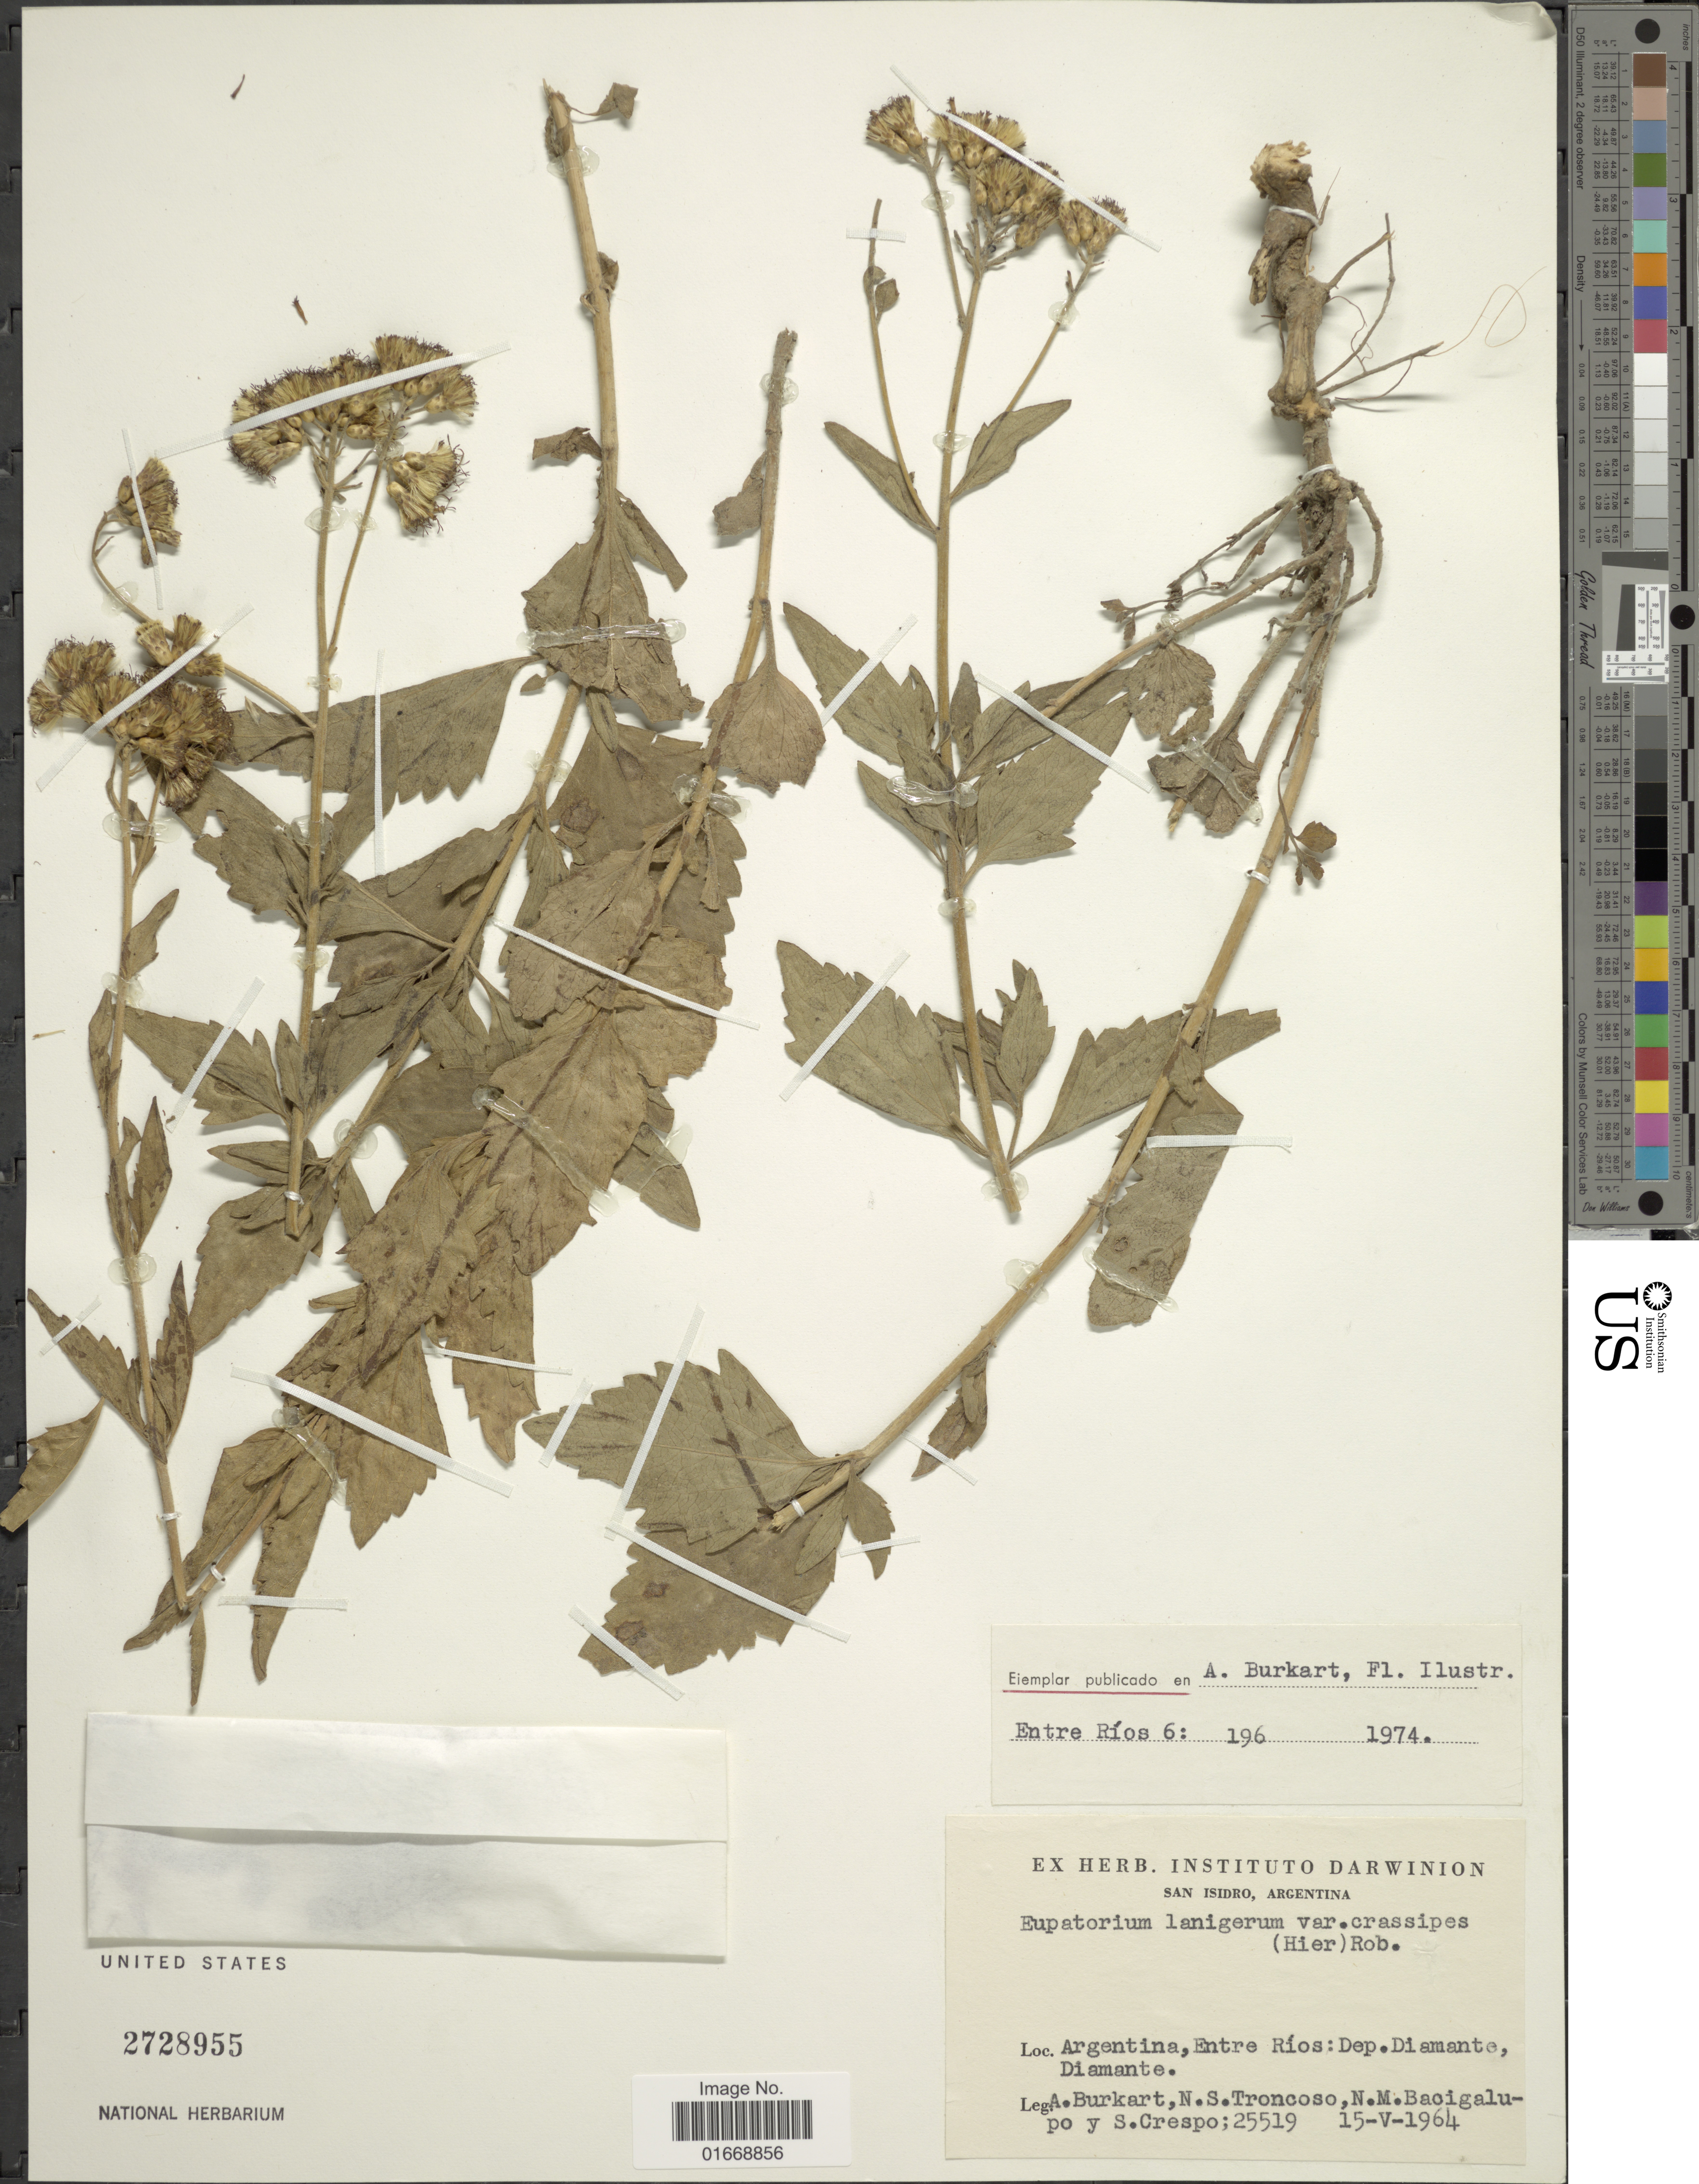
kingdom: Plantae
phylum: Tracheophyta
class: Magnoliopsida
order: Asterales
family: Asteraceae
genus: Chromolaena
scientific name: Chromolaena sp.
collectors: A. E. Burkart, N. Troncoso, N. M. Bacigalupo & S. Crespo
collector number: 25519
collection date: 1964-05-15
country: Argentina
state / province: Entre Rios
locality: Dep. Diamante, Diamante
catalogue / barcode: US 2728955